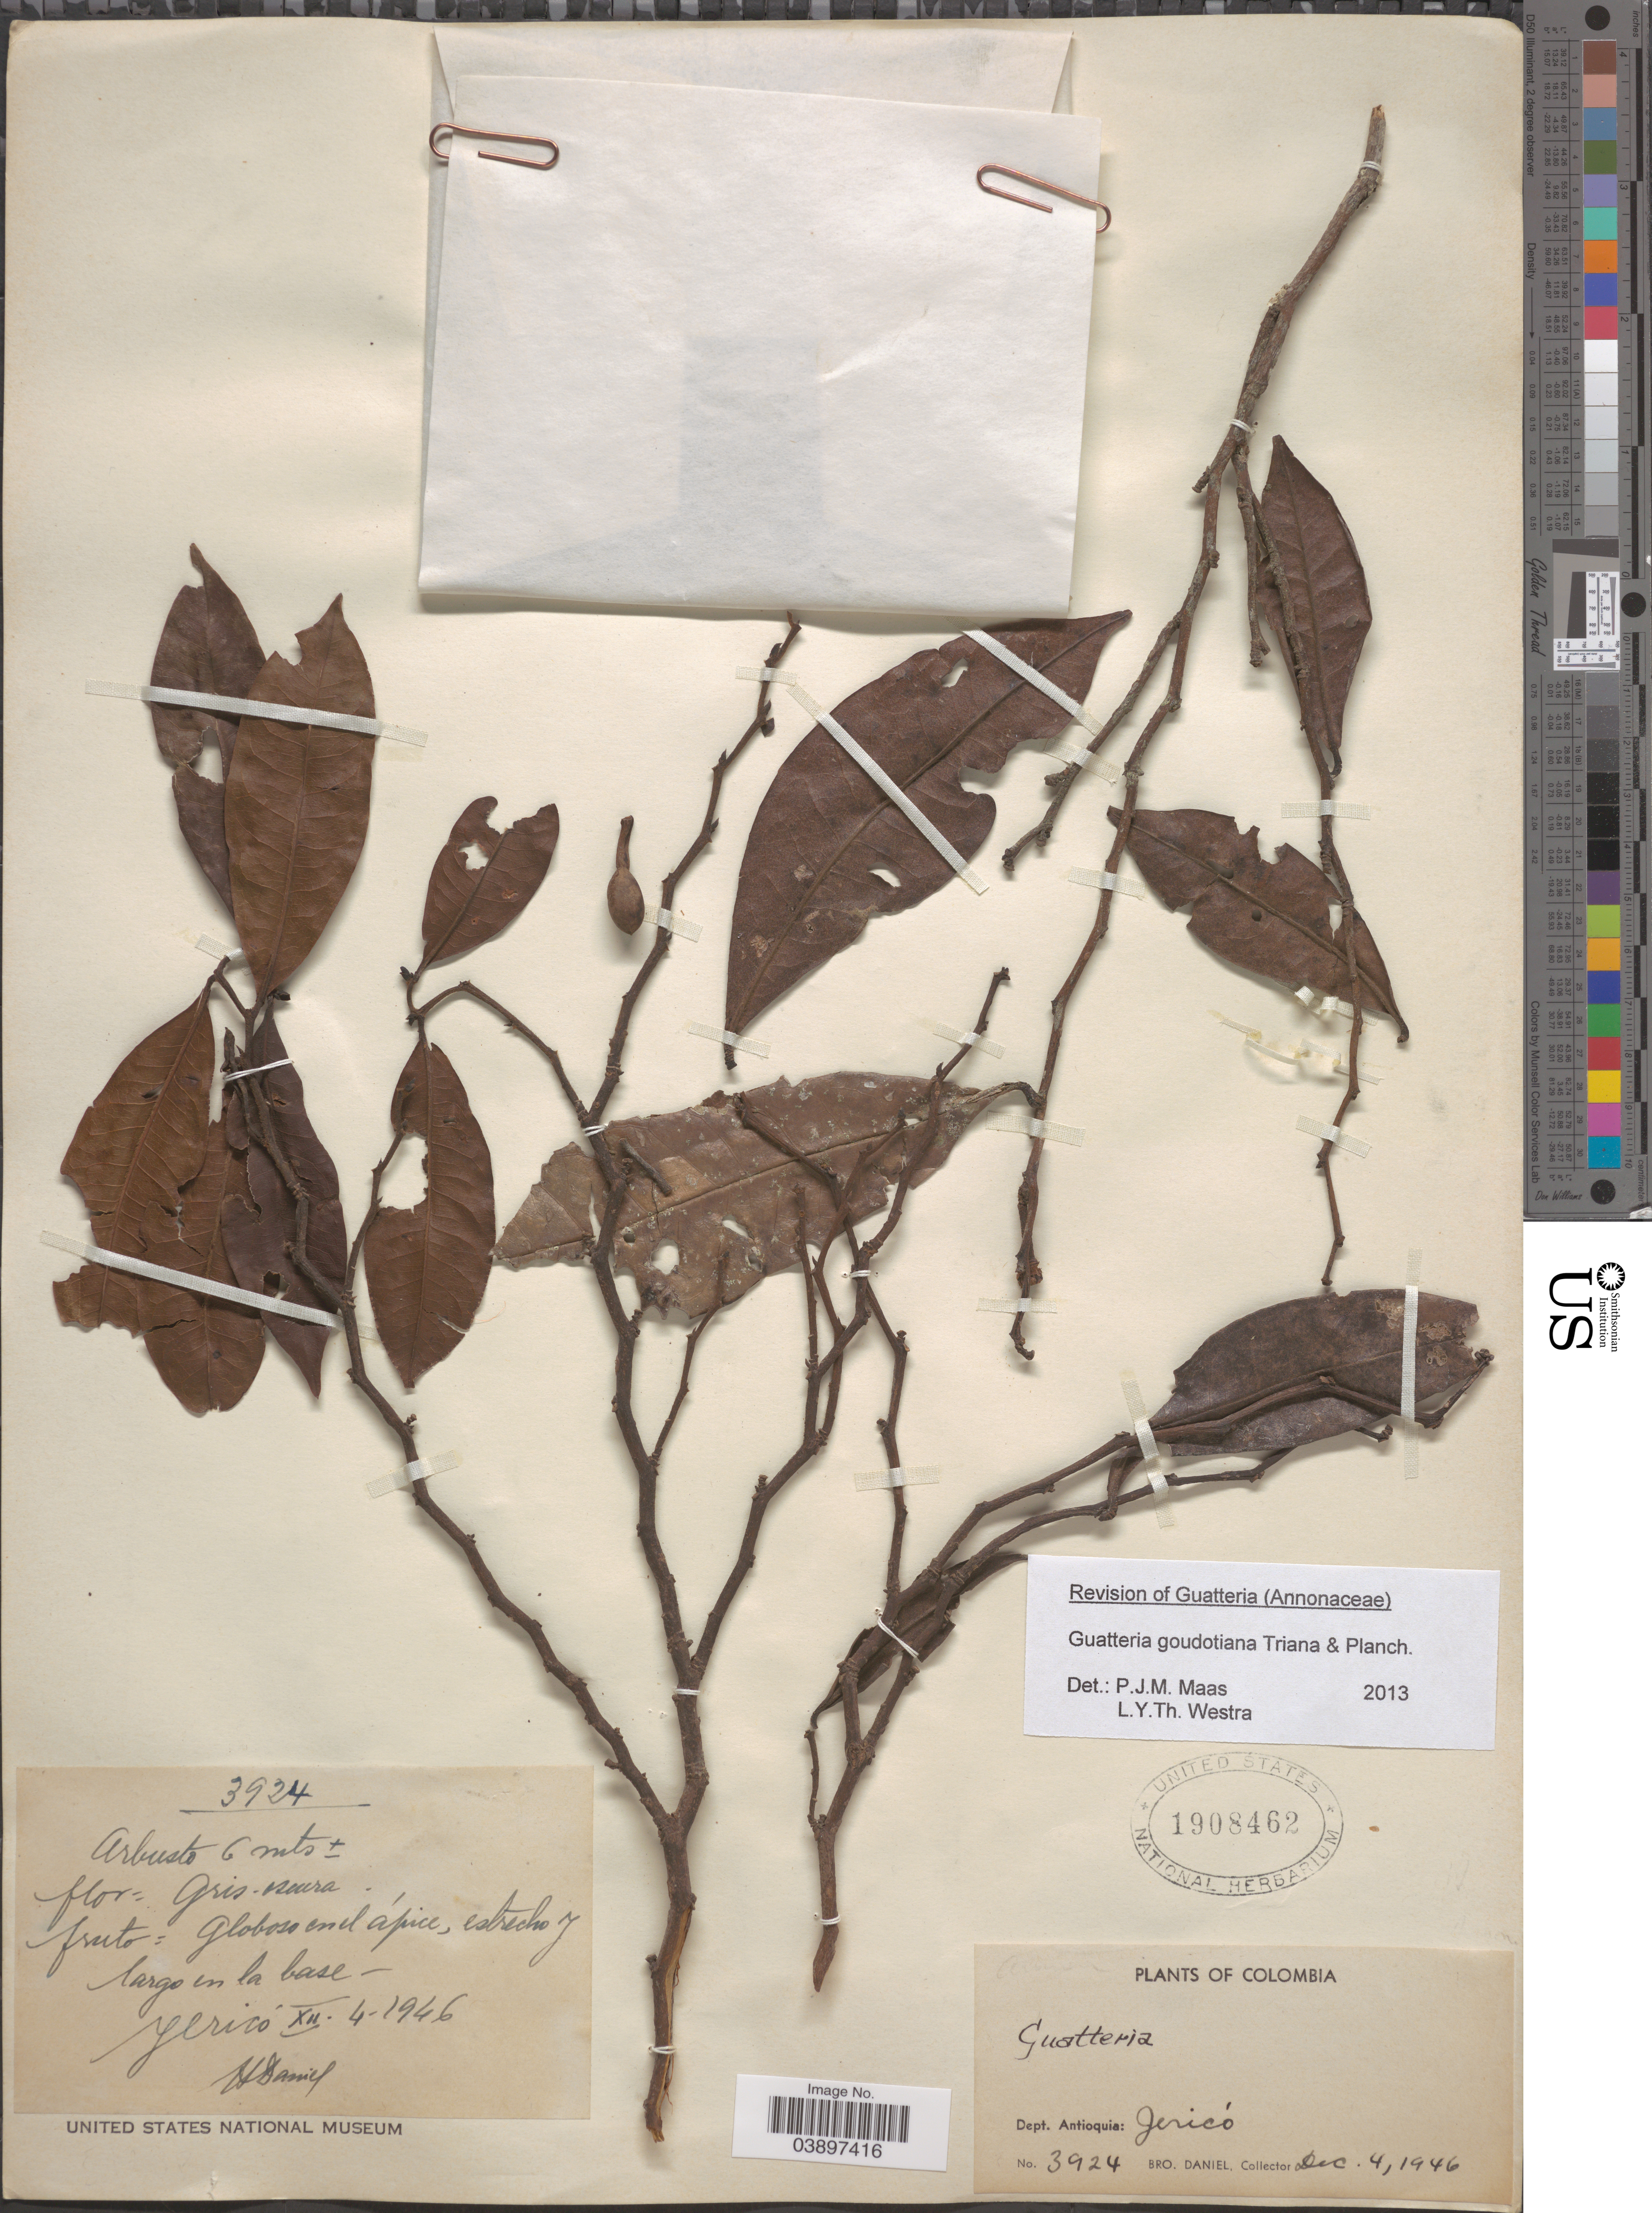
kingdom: Plantae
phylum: Tracheophyta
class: Magnoliopsida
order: Magnoliales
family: Annonaceae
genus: Guatteria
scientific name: Guatteria goudotiana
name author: Triana & Planch.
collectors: Bro. Daniel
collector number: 3924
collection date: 1946-12-04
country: Colombia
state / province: Antioquia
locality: Dept. Antioquia: Jericó.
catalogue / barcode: US 1908462